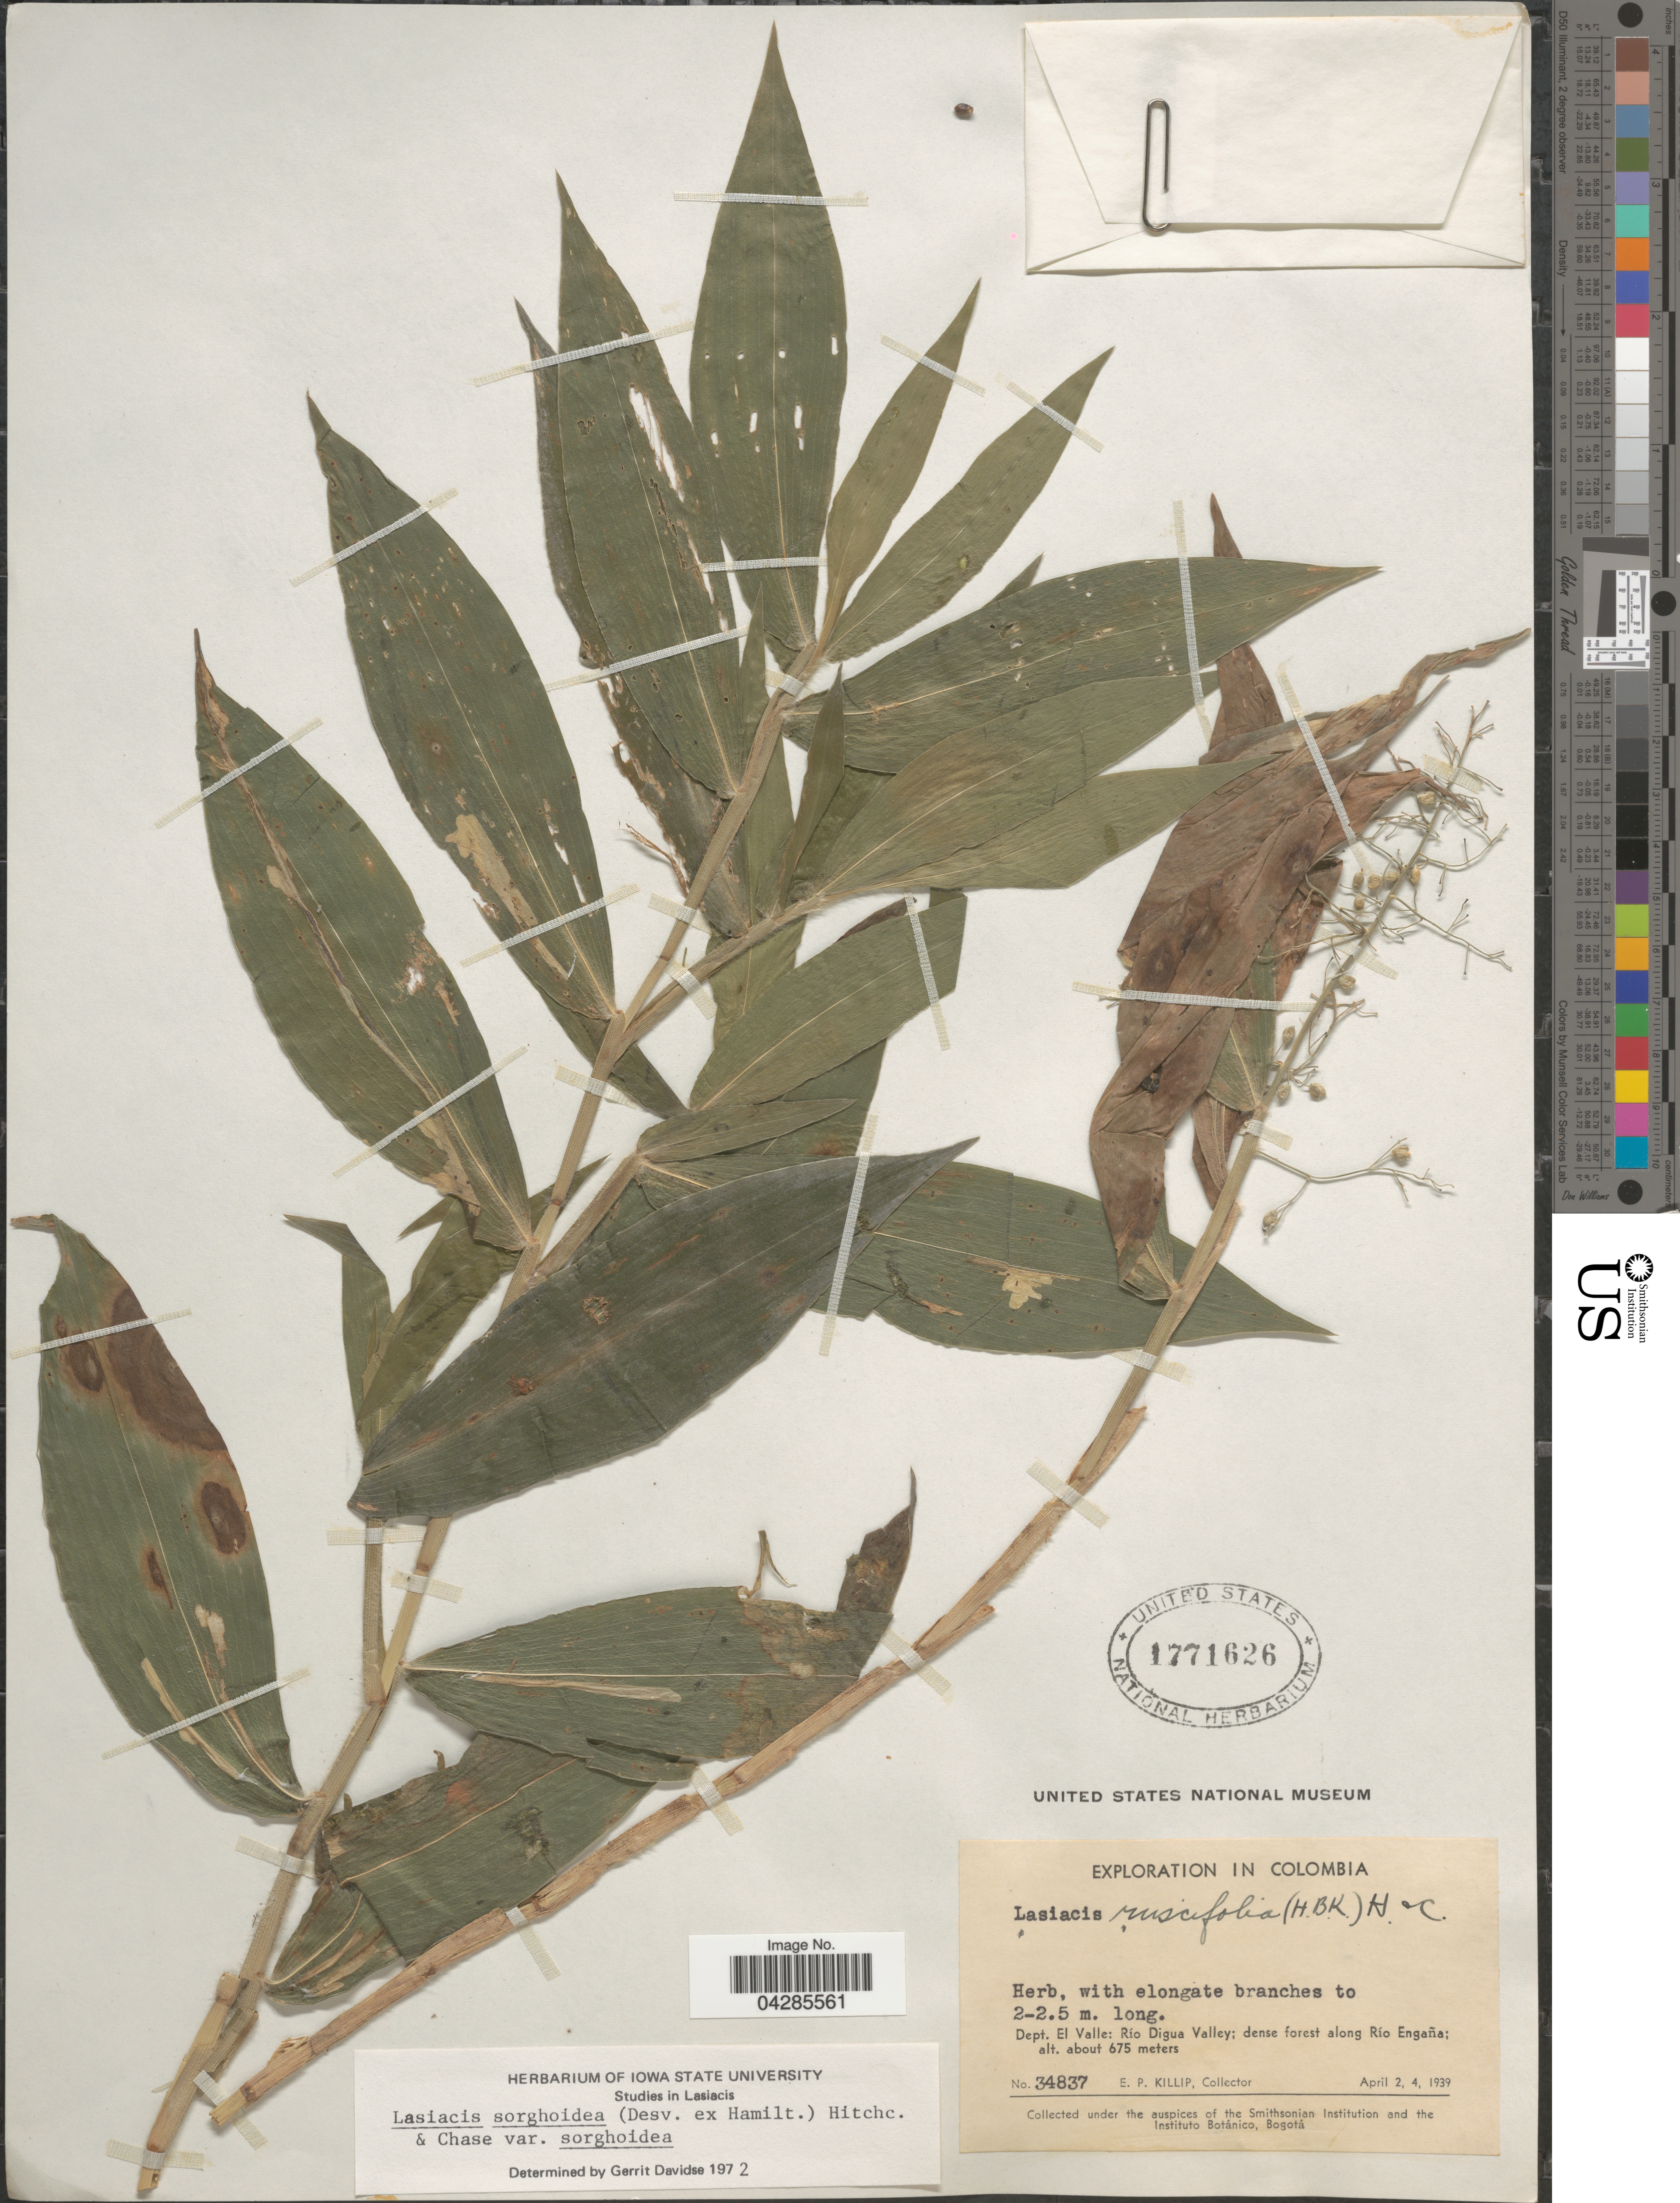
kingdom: Plantae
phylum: Tracheophyta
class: Liliopsida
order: Poales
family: Poaceae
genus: Lasiacis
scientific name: Lasiacis sorghoidea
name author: (Desv. ex Ham.) Hitchc. & Chase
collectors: E. P. Killip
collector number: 34837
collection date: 1939-04-02/1939-04-04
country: Colombia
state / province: Valle del Cauca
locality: Exploration in Colombia. Dept. El Valle: Río Digua Valley; dense forest along Río Engaña.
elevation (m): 675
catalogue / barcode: US 1771626